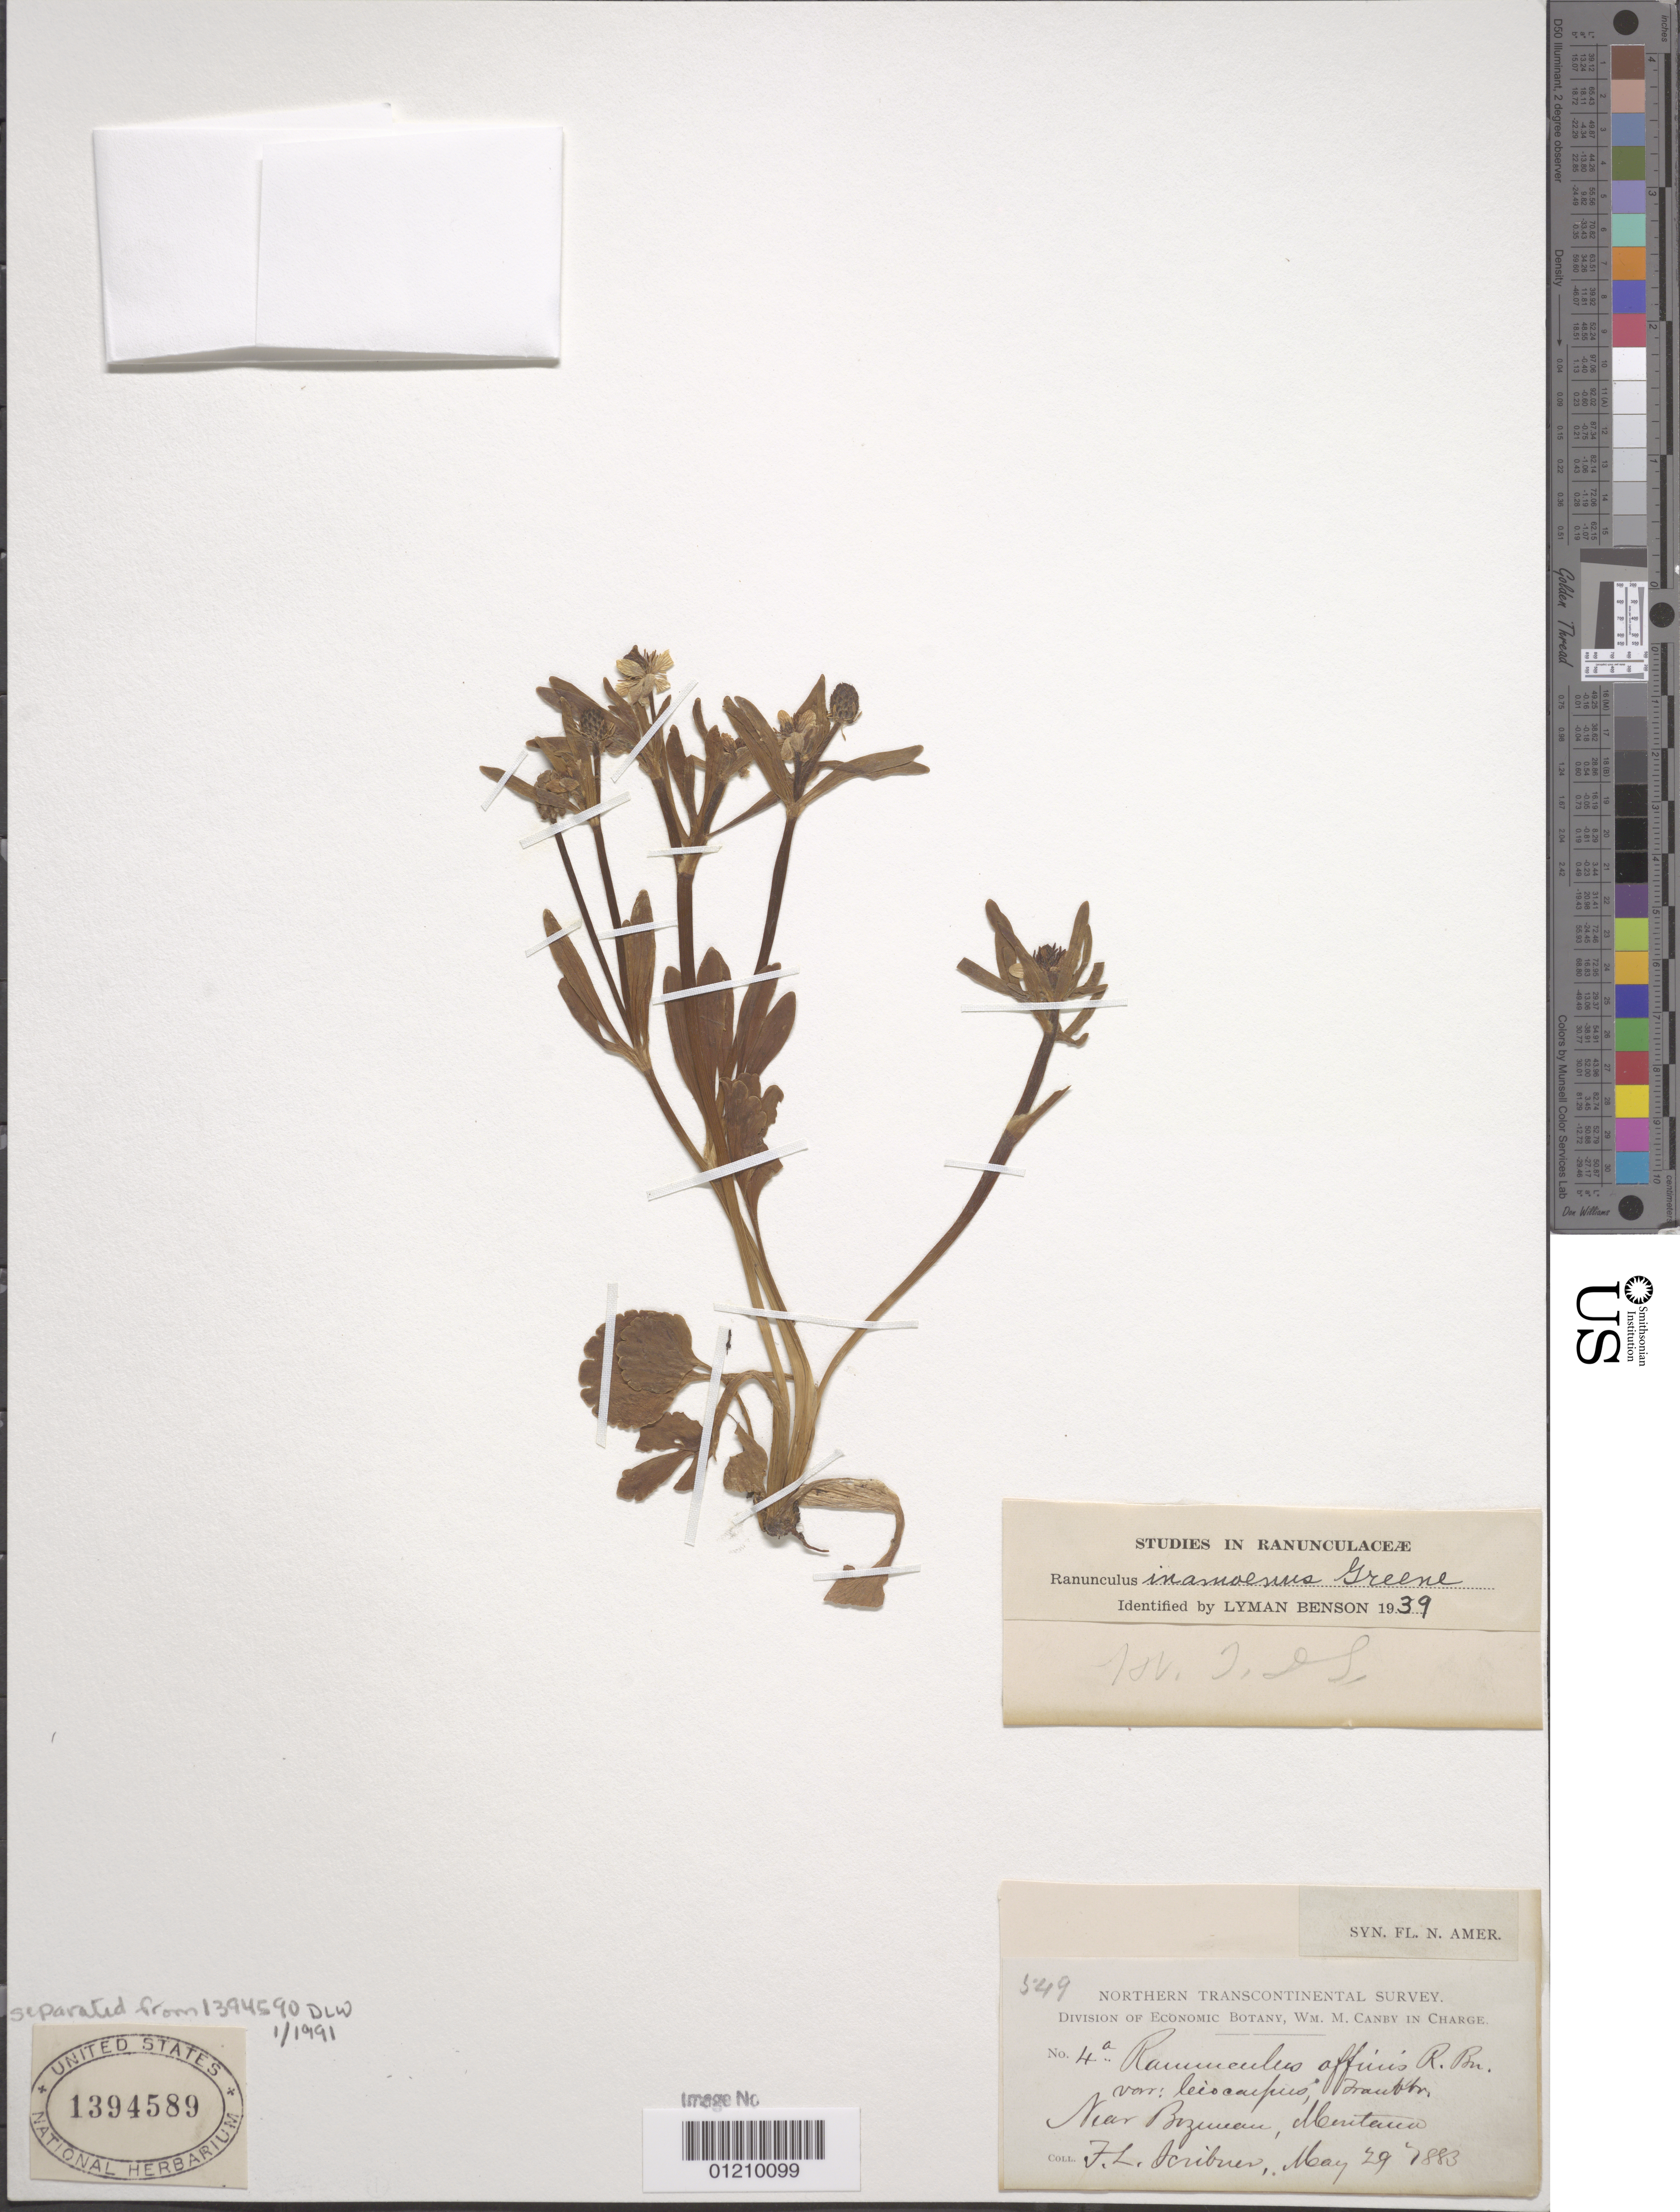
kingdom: Plantae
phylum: Tracheophyta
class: Magnoliopsida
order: Ranunculales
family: Ranunculaceae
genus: Ranunculus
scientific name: Ranunculus inamoenus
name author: Greene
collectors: F. L. Scribner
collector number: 549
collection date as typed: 29 May 1883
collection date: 1883-05-29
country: United States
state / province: Montana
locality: Near Bozeman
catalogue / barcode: US 1394589